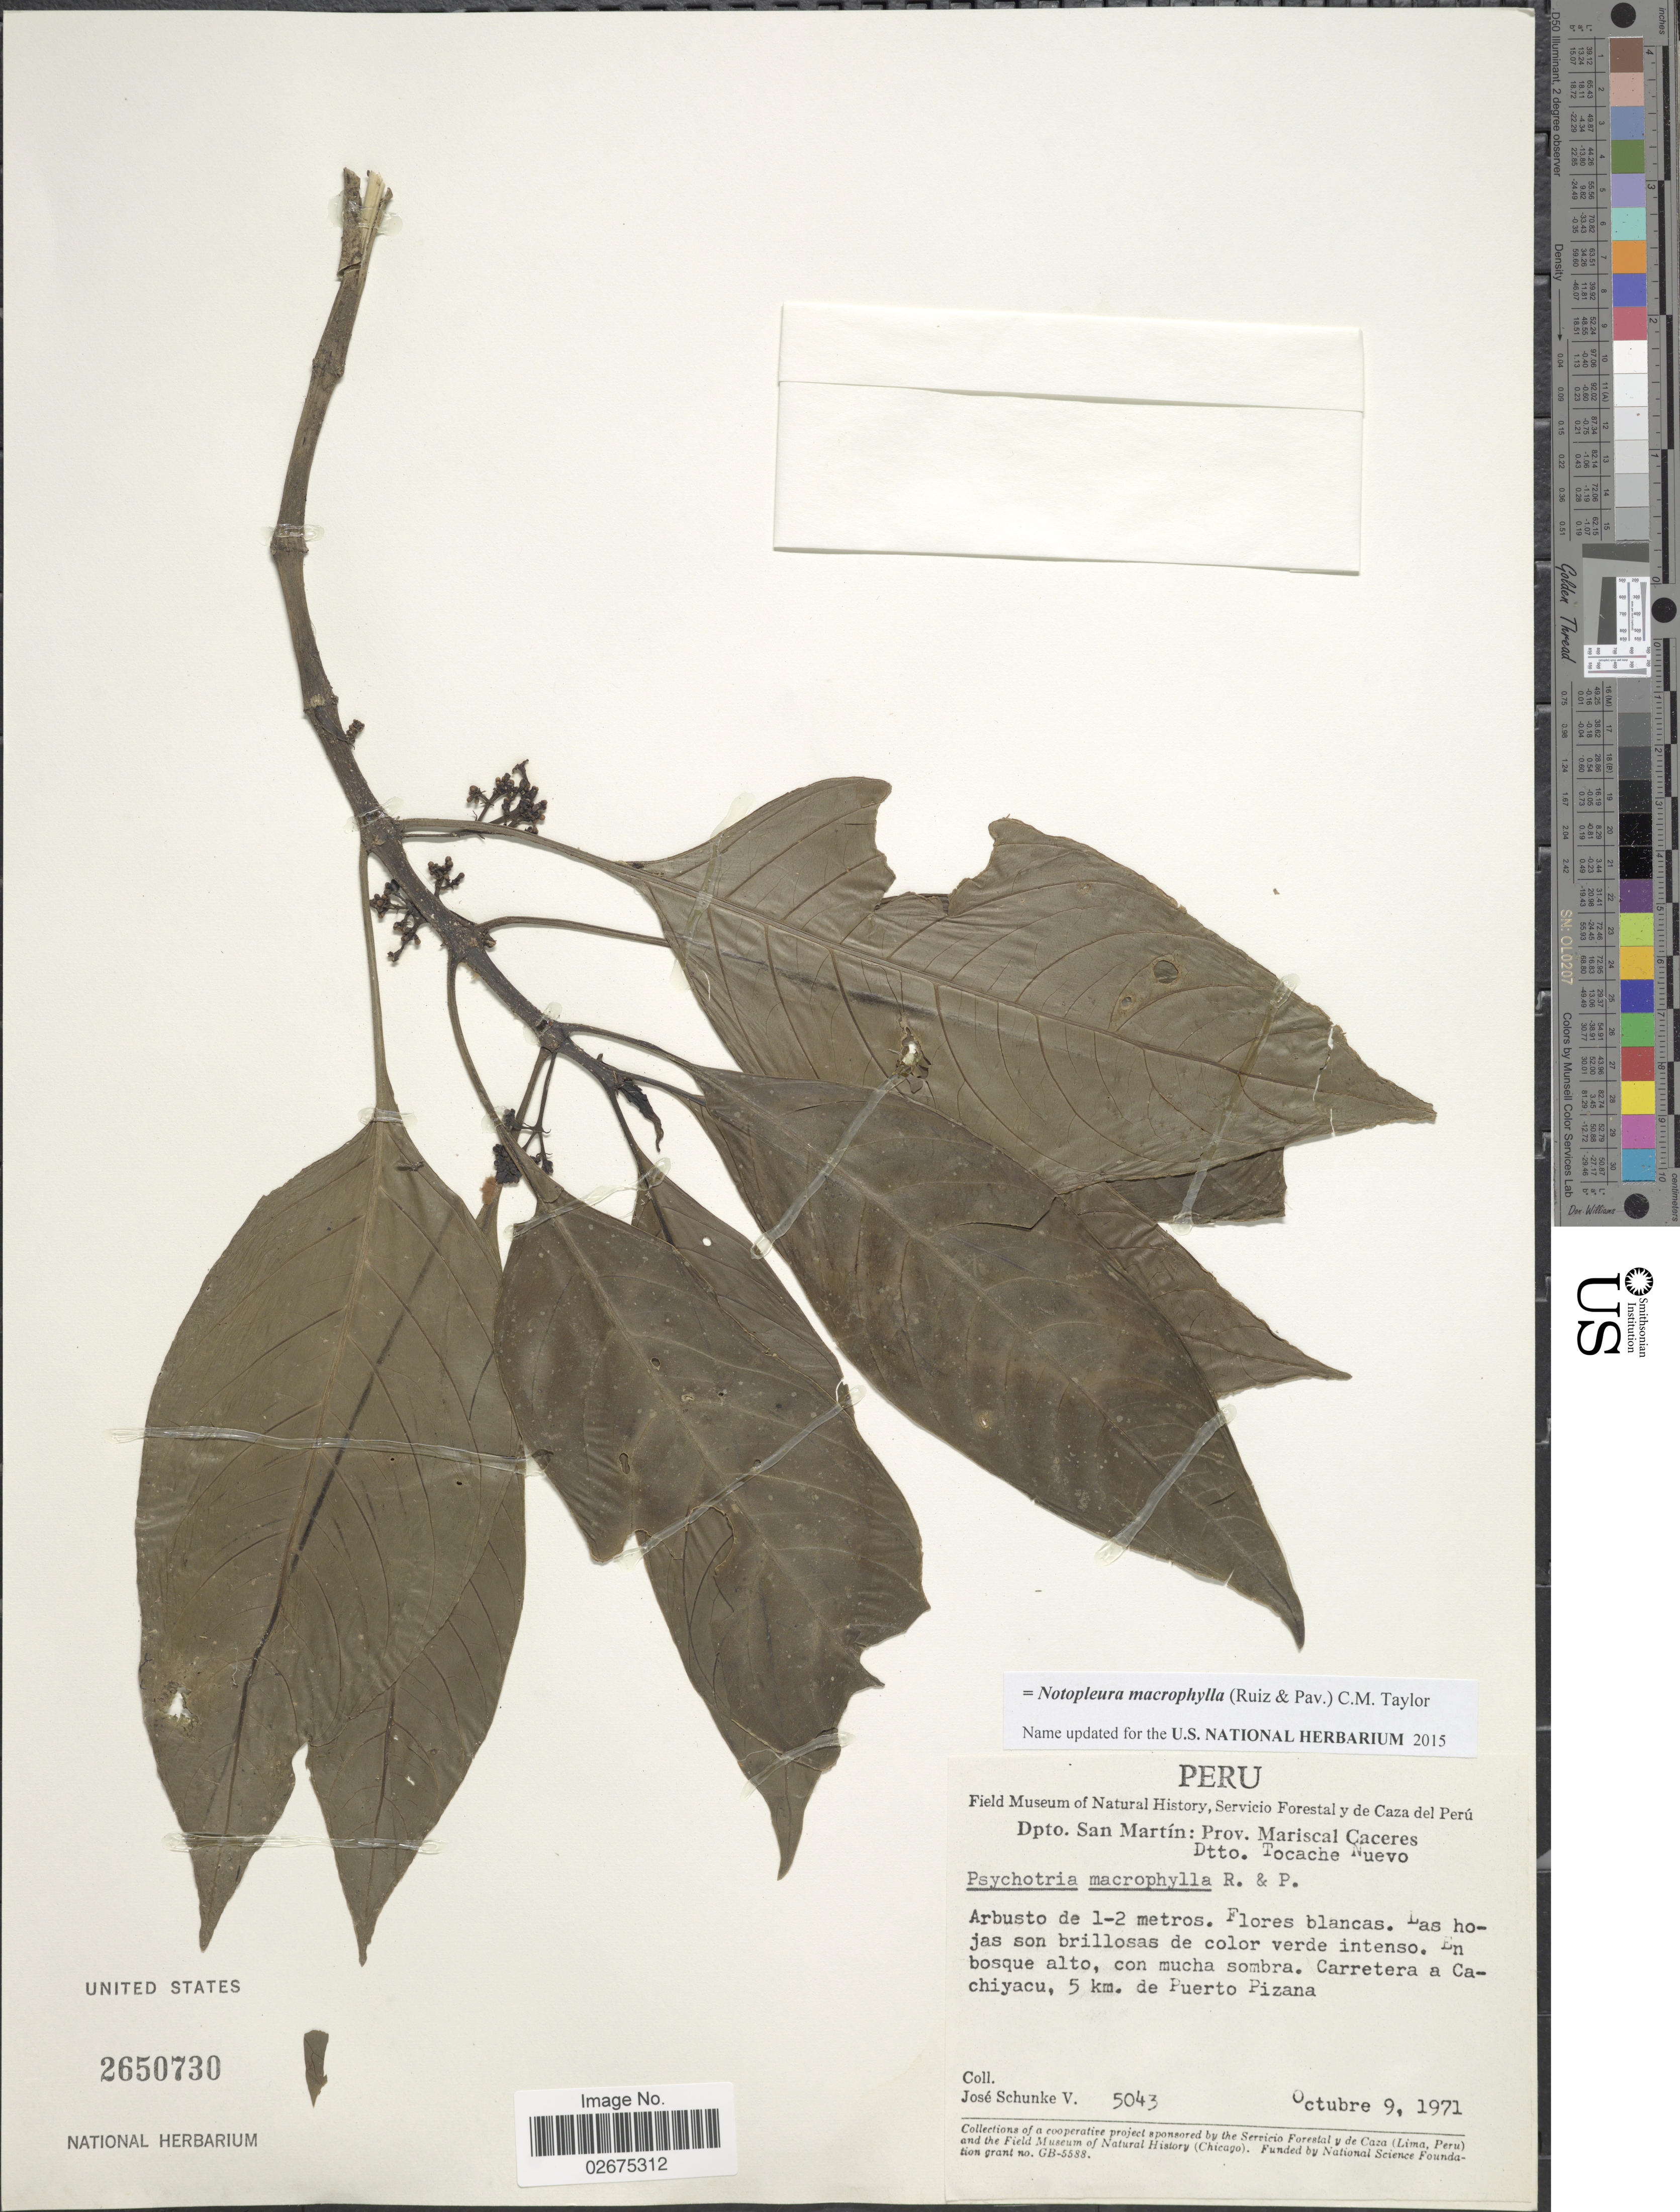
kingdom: Plantae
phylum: Tracheophyta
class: Magnoliopsida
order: Gentianales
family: Rubiaceae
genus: Notopleura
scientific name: Notopleura macrophylla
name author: (Ruiz & Pav.) C.M. Taylor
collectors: J. Schunke Vigo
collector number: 5043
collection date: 1971-10-09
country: Peru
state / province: San Martín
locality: Prov. Mariscal Caceres, Dtto Tochace Nuevo, carretera a Cachiyacu, 5 km de Puerto Pizana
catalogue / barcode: US 2650730